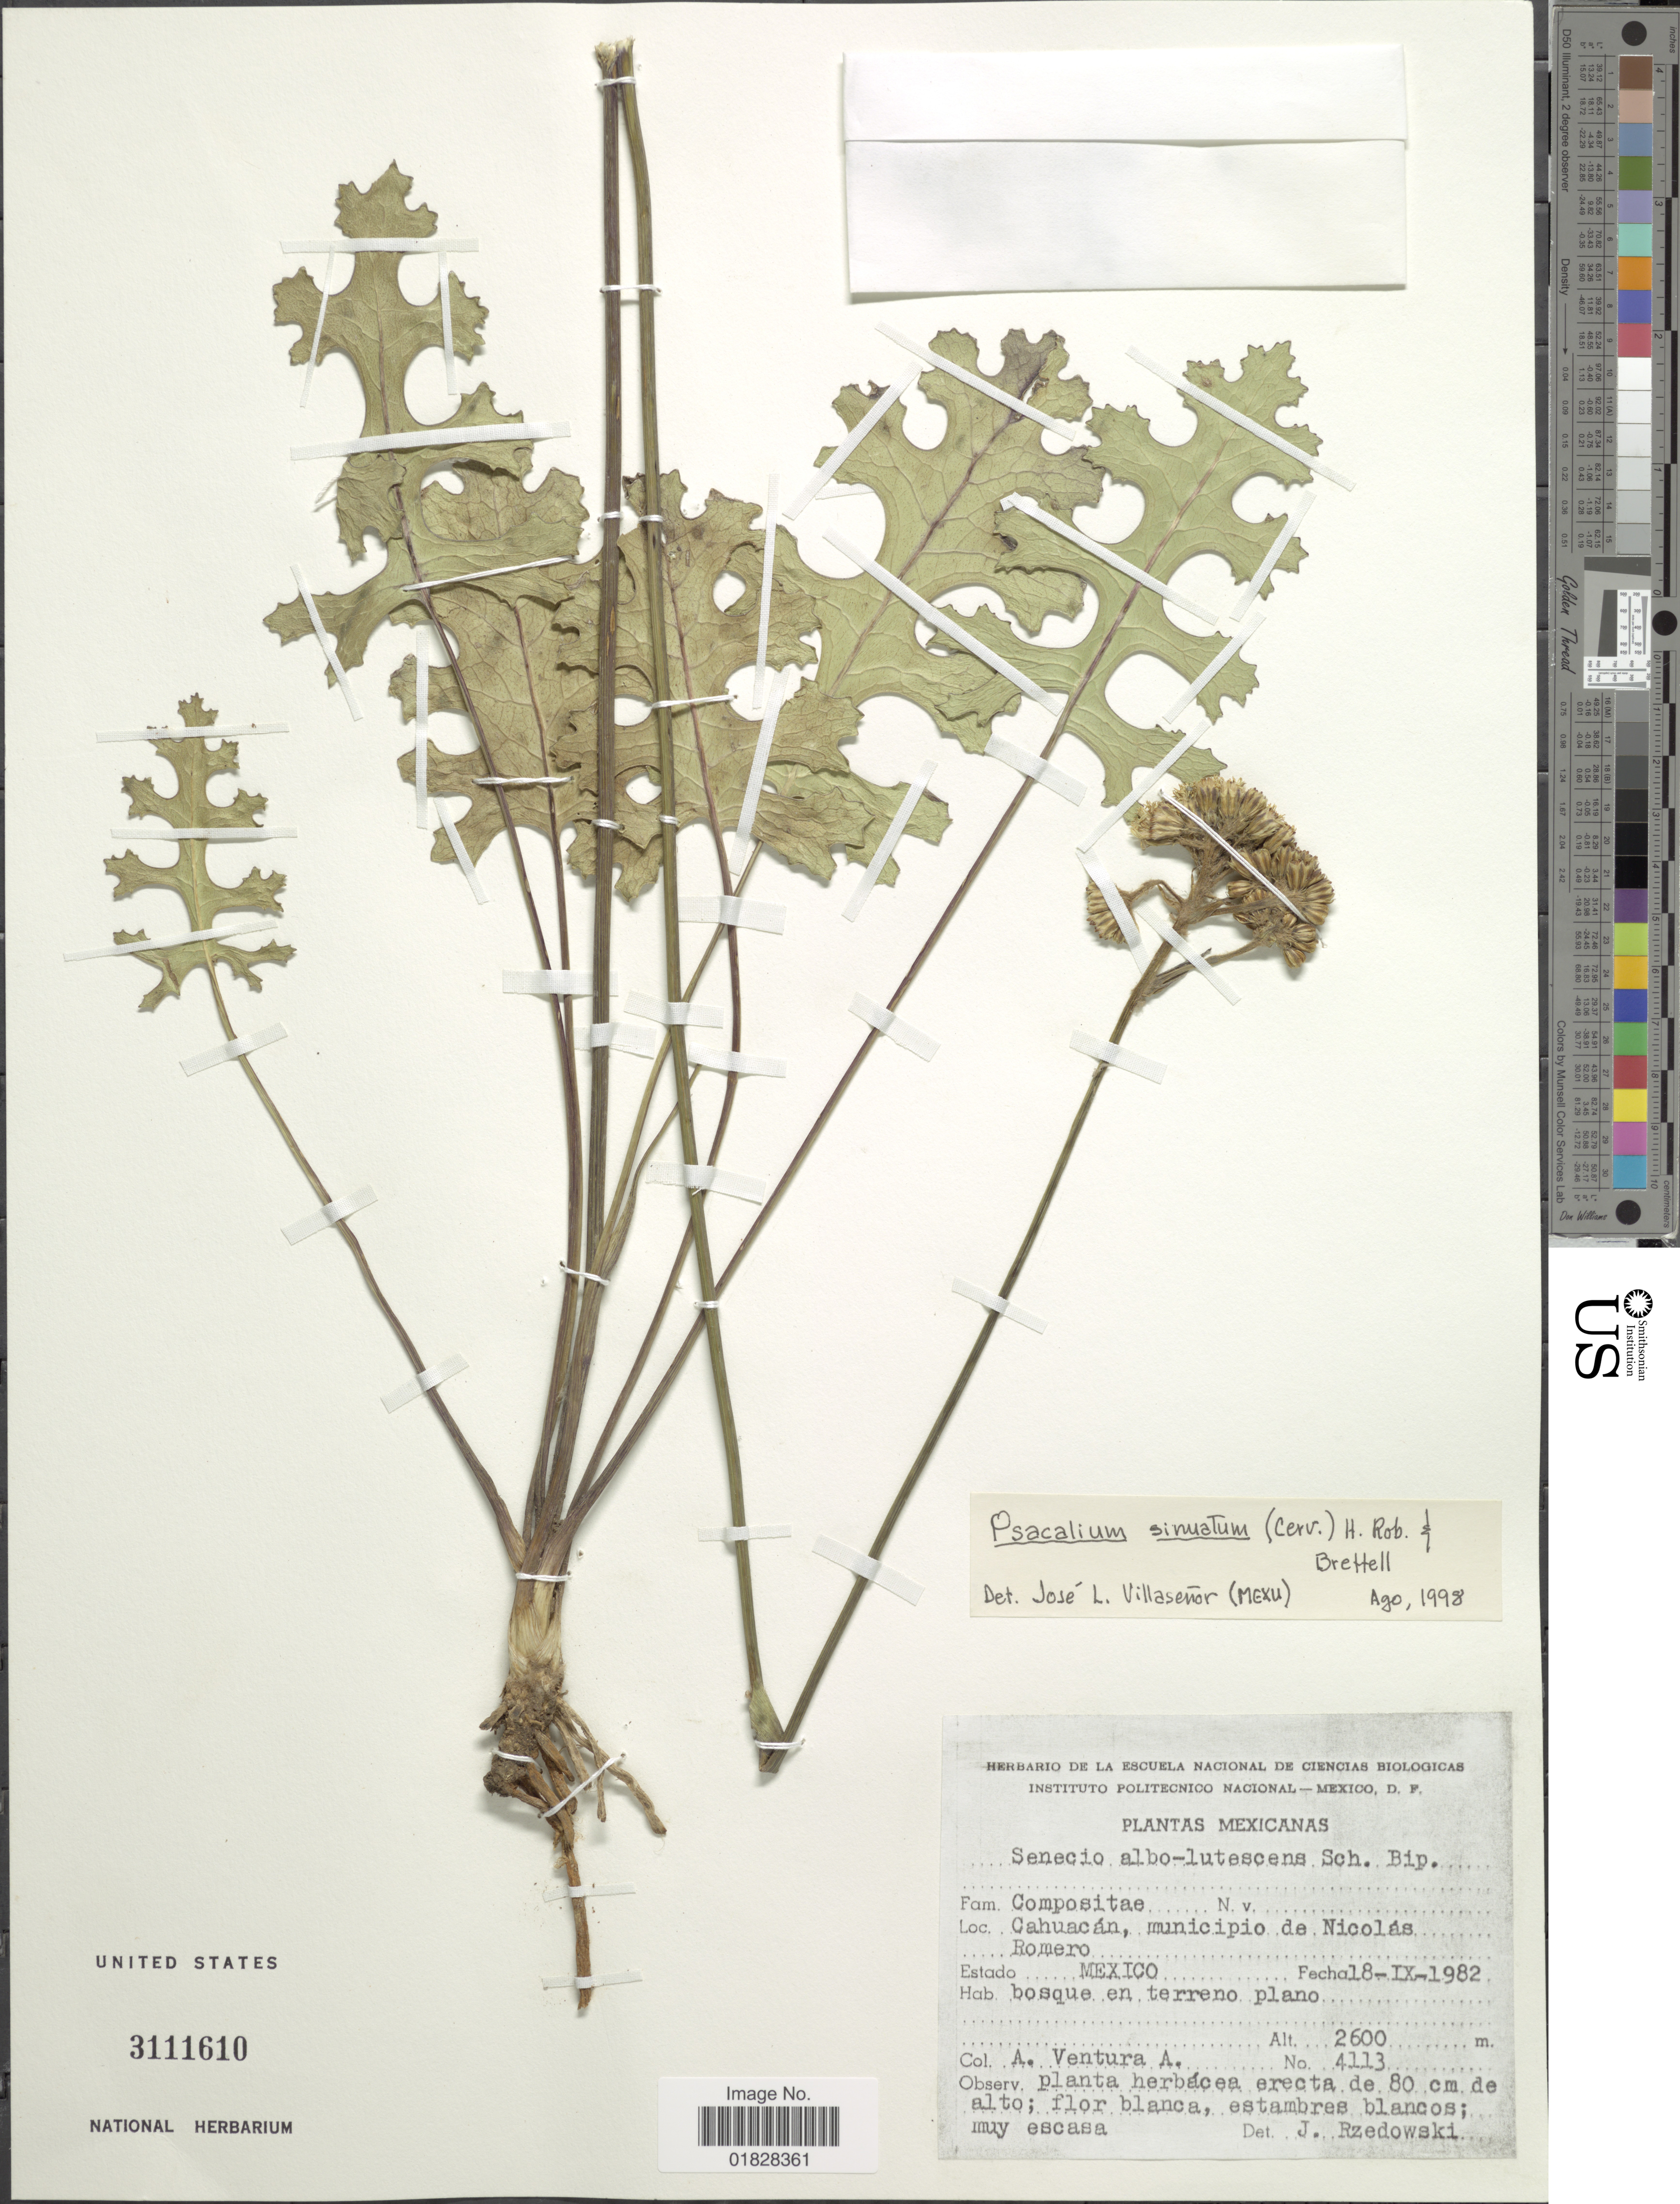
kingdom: Plantae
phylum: Tracheophyta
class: Magnoliopsida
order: Asterales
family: Asteraceae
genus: Psacalium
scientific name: Psacalium sinuatum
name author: (Cerv.) H. Rob. & Brettell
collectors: A. Ventura A.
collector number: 4113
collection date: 1982-09-18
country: Mexico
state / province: México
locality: Cahuacán, municipio de Nicolas Romero. Estado Mexico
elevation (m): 2600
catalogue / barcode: US 3111610